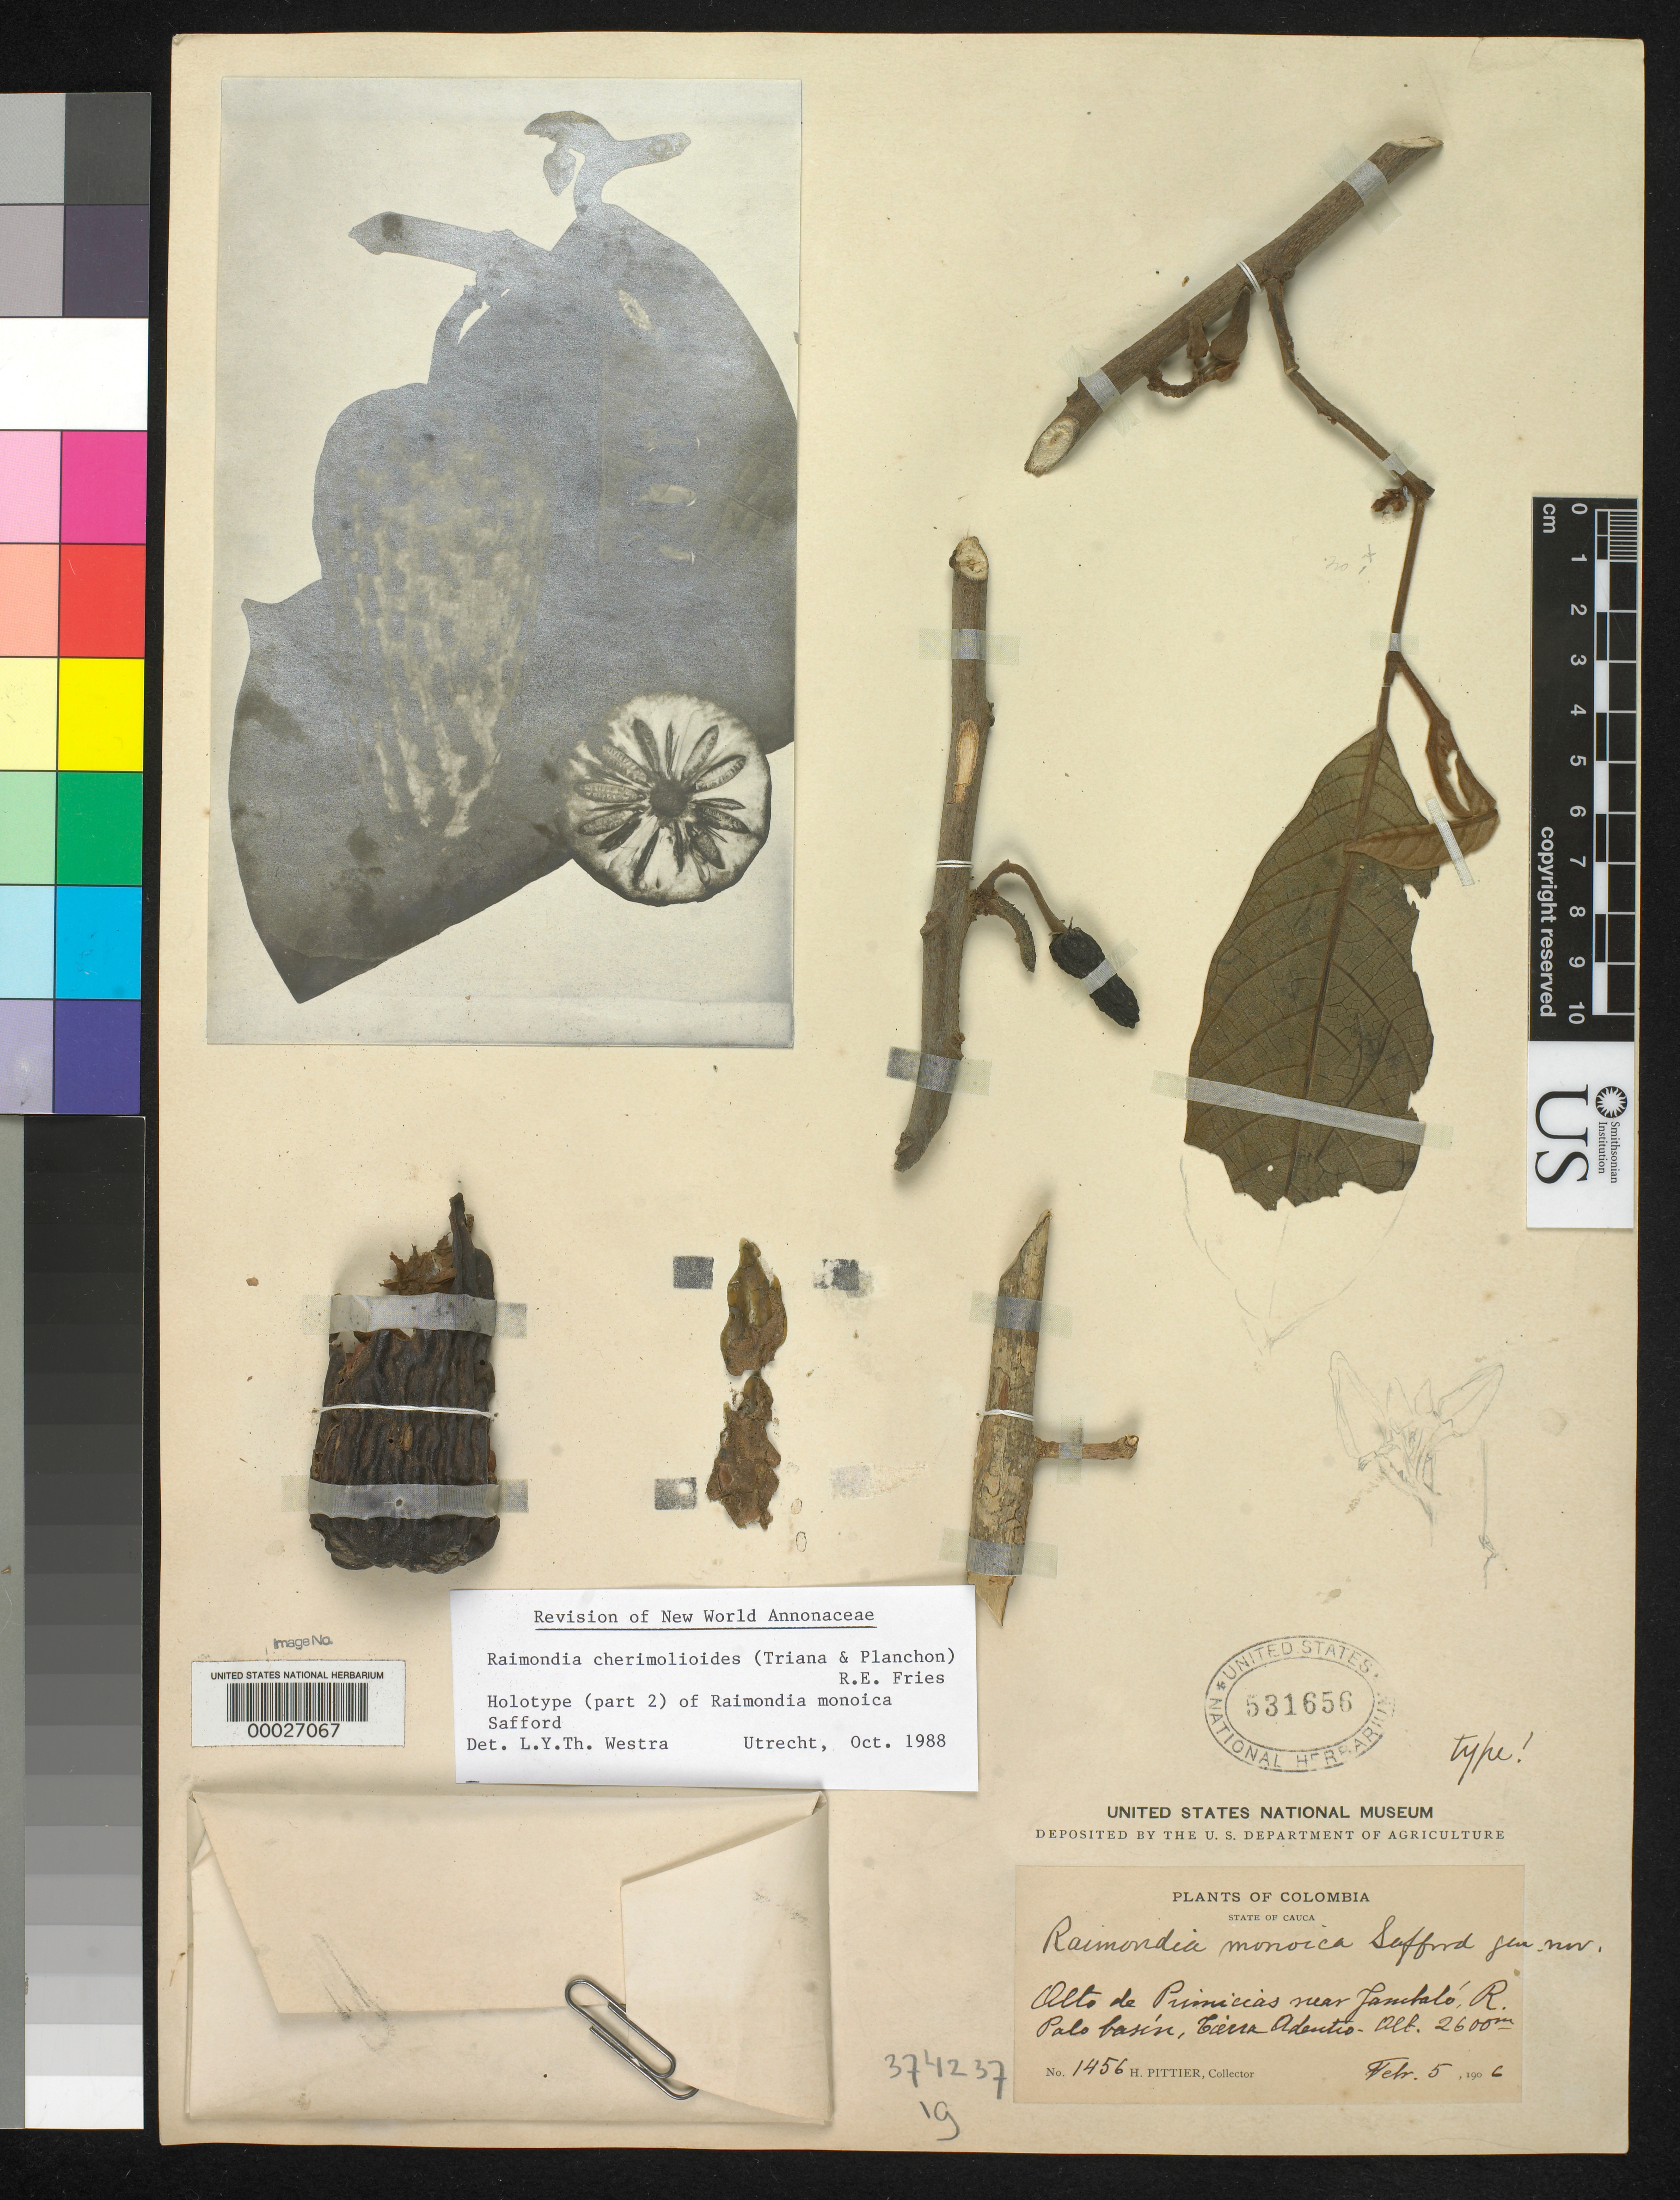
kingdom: Plantae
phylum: Tracheophyta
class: Magnoliopsida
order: Magnoliales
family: Annonaceae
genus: Raimondia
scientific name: Raimondia monoica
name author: Saff.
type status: Holotype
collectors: H. F. Pittier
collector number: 1456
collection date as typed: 05 Feb 1906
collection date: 1906-02-05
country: Colombia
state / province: Cauca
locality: Alto de Primicias, near Jambalo, Rio Palo Basin, Tierra Adentro, Cordillera Central.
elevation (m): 2600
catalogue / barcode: US 531655